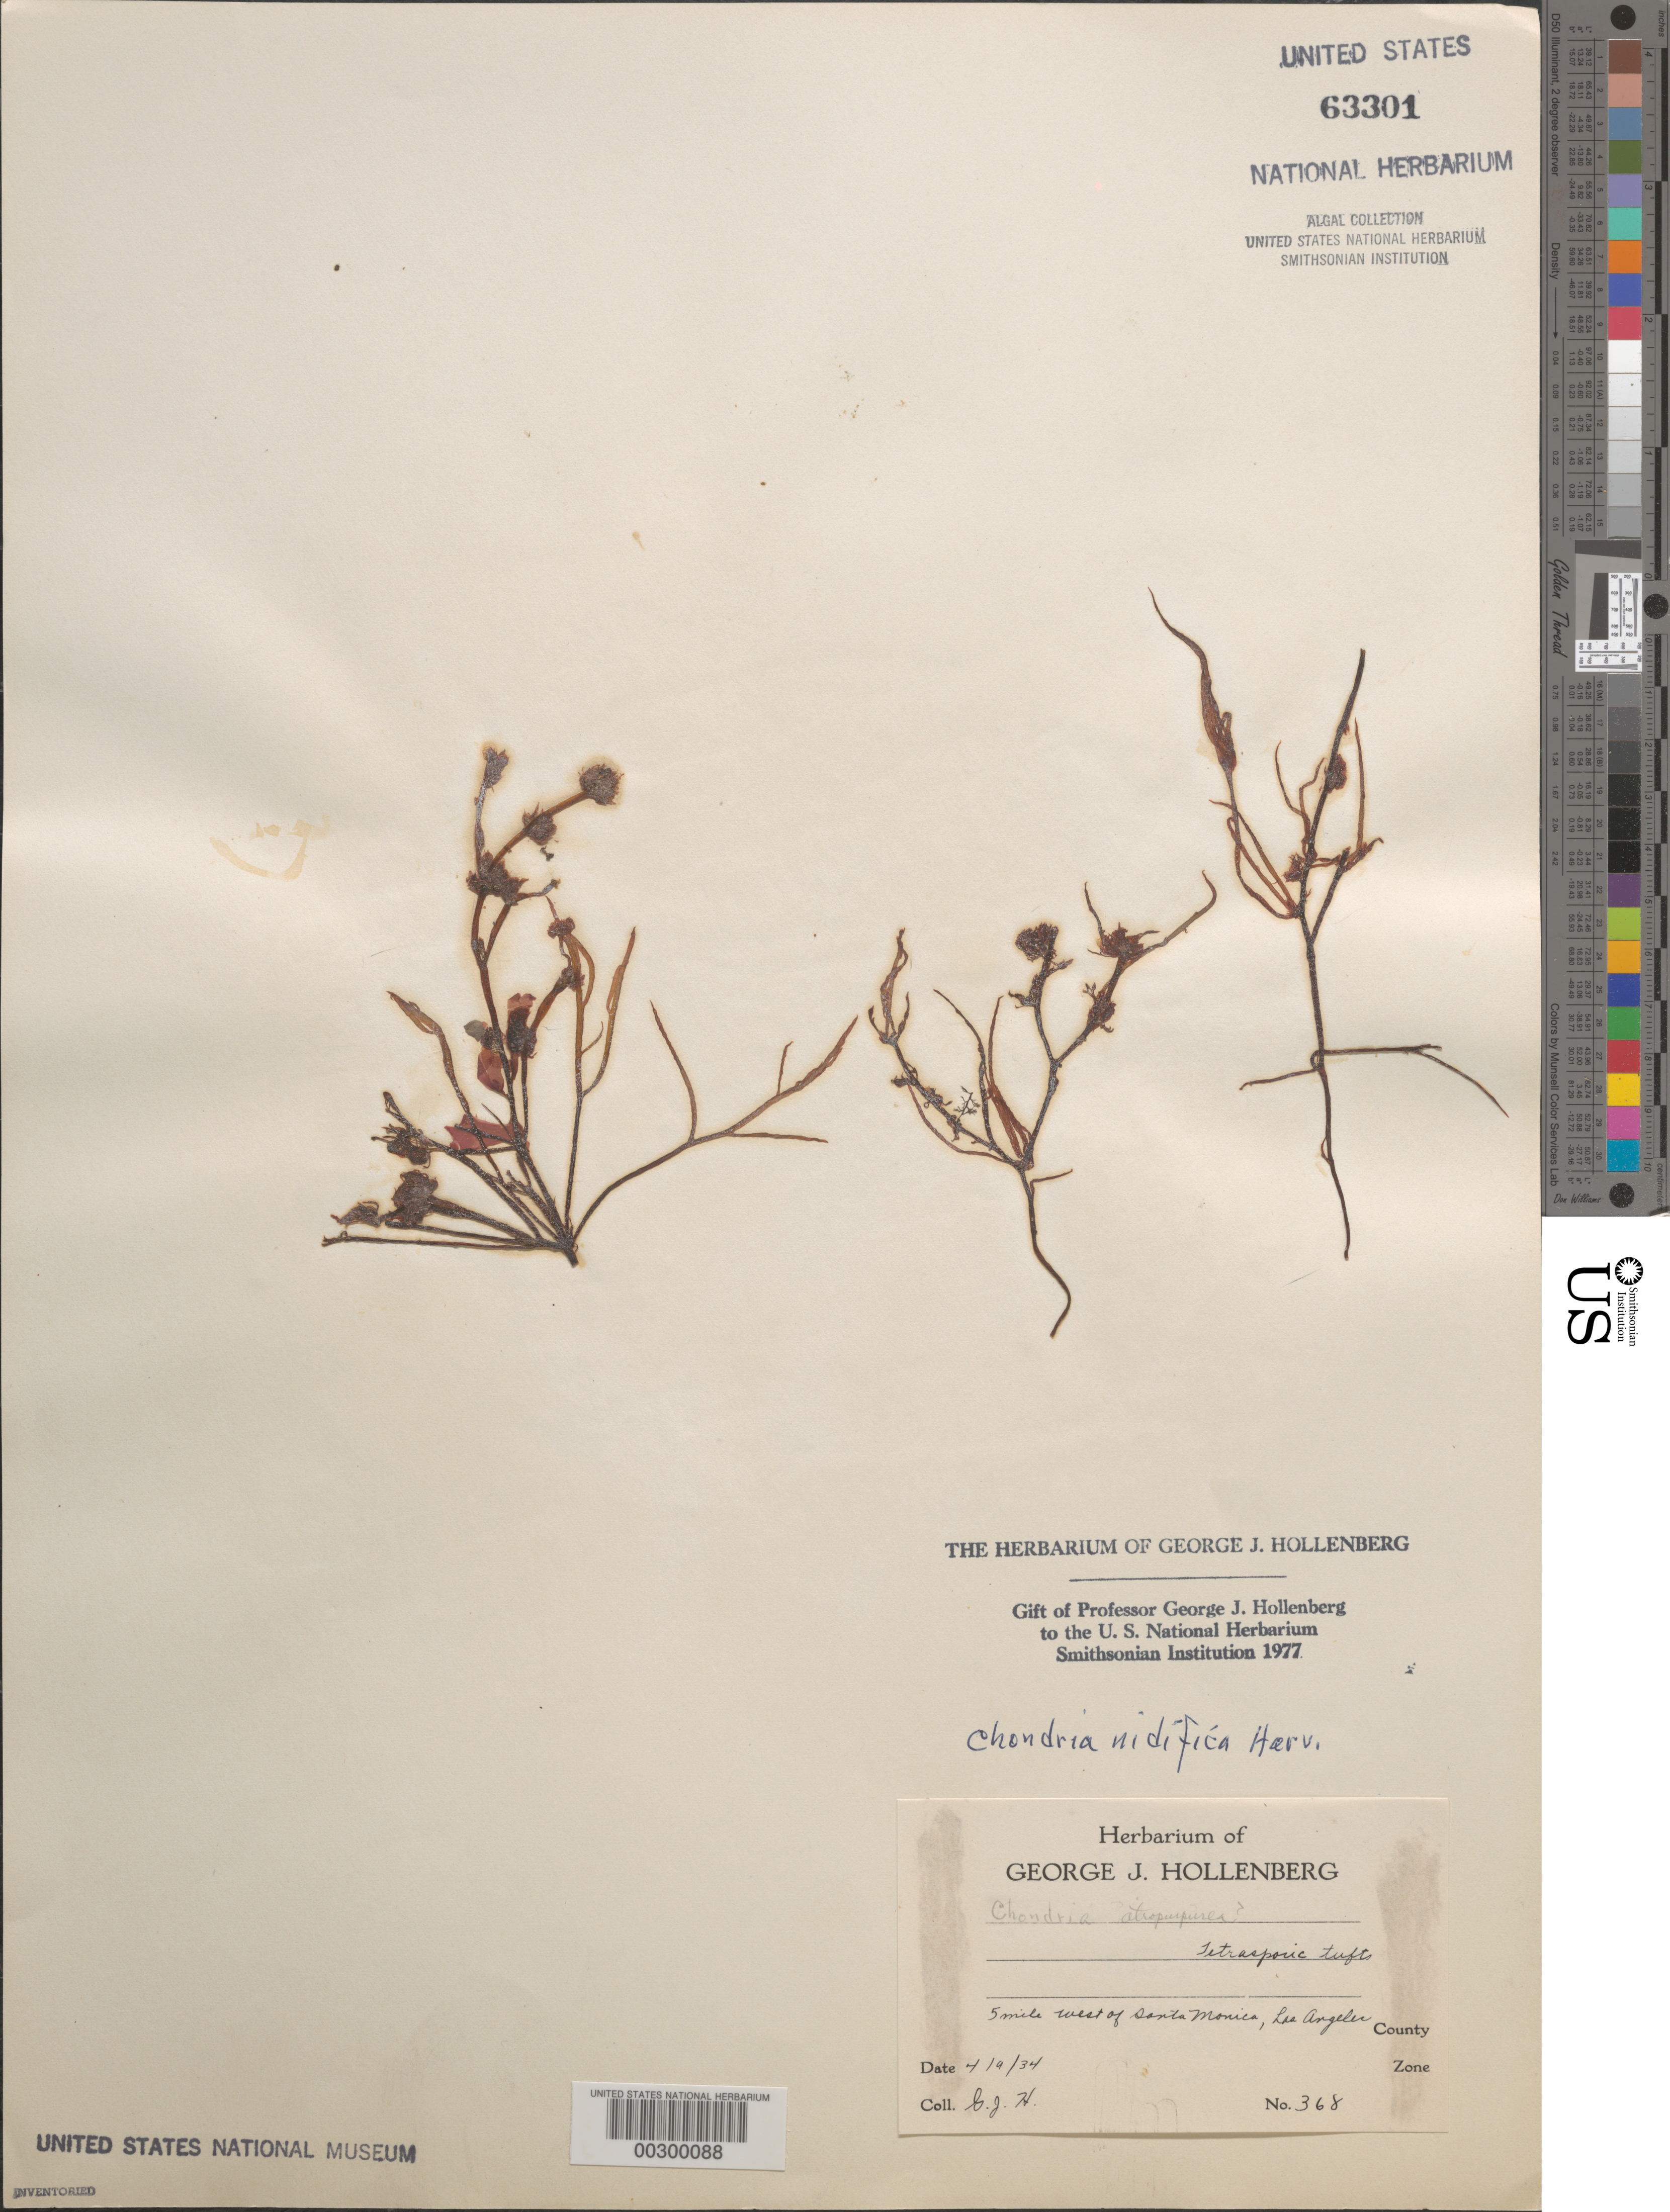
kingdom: Plantae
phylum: Rhodophyta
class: Florideophyceae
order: Ceramiales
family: Rhodomelaceae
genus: Neochondria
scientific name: Neochondria nidifica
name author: (Harvey) Sutti et al.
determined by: Algae name updating Project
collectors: G. Hollenberg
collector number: GJH 368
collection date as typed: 09 Apr 1934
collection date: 1934-04-09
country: United States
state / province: California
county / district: Los Angeles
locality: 5 miles west of Santa Monica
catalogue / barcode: US 63301